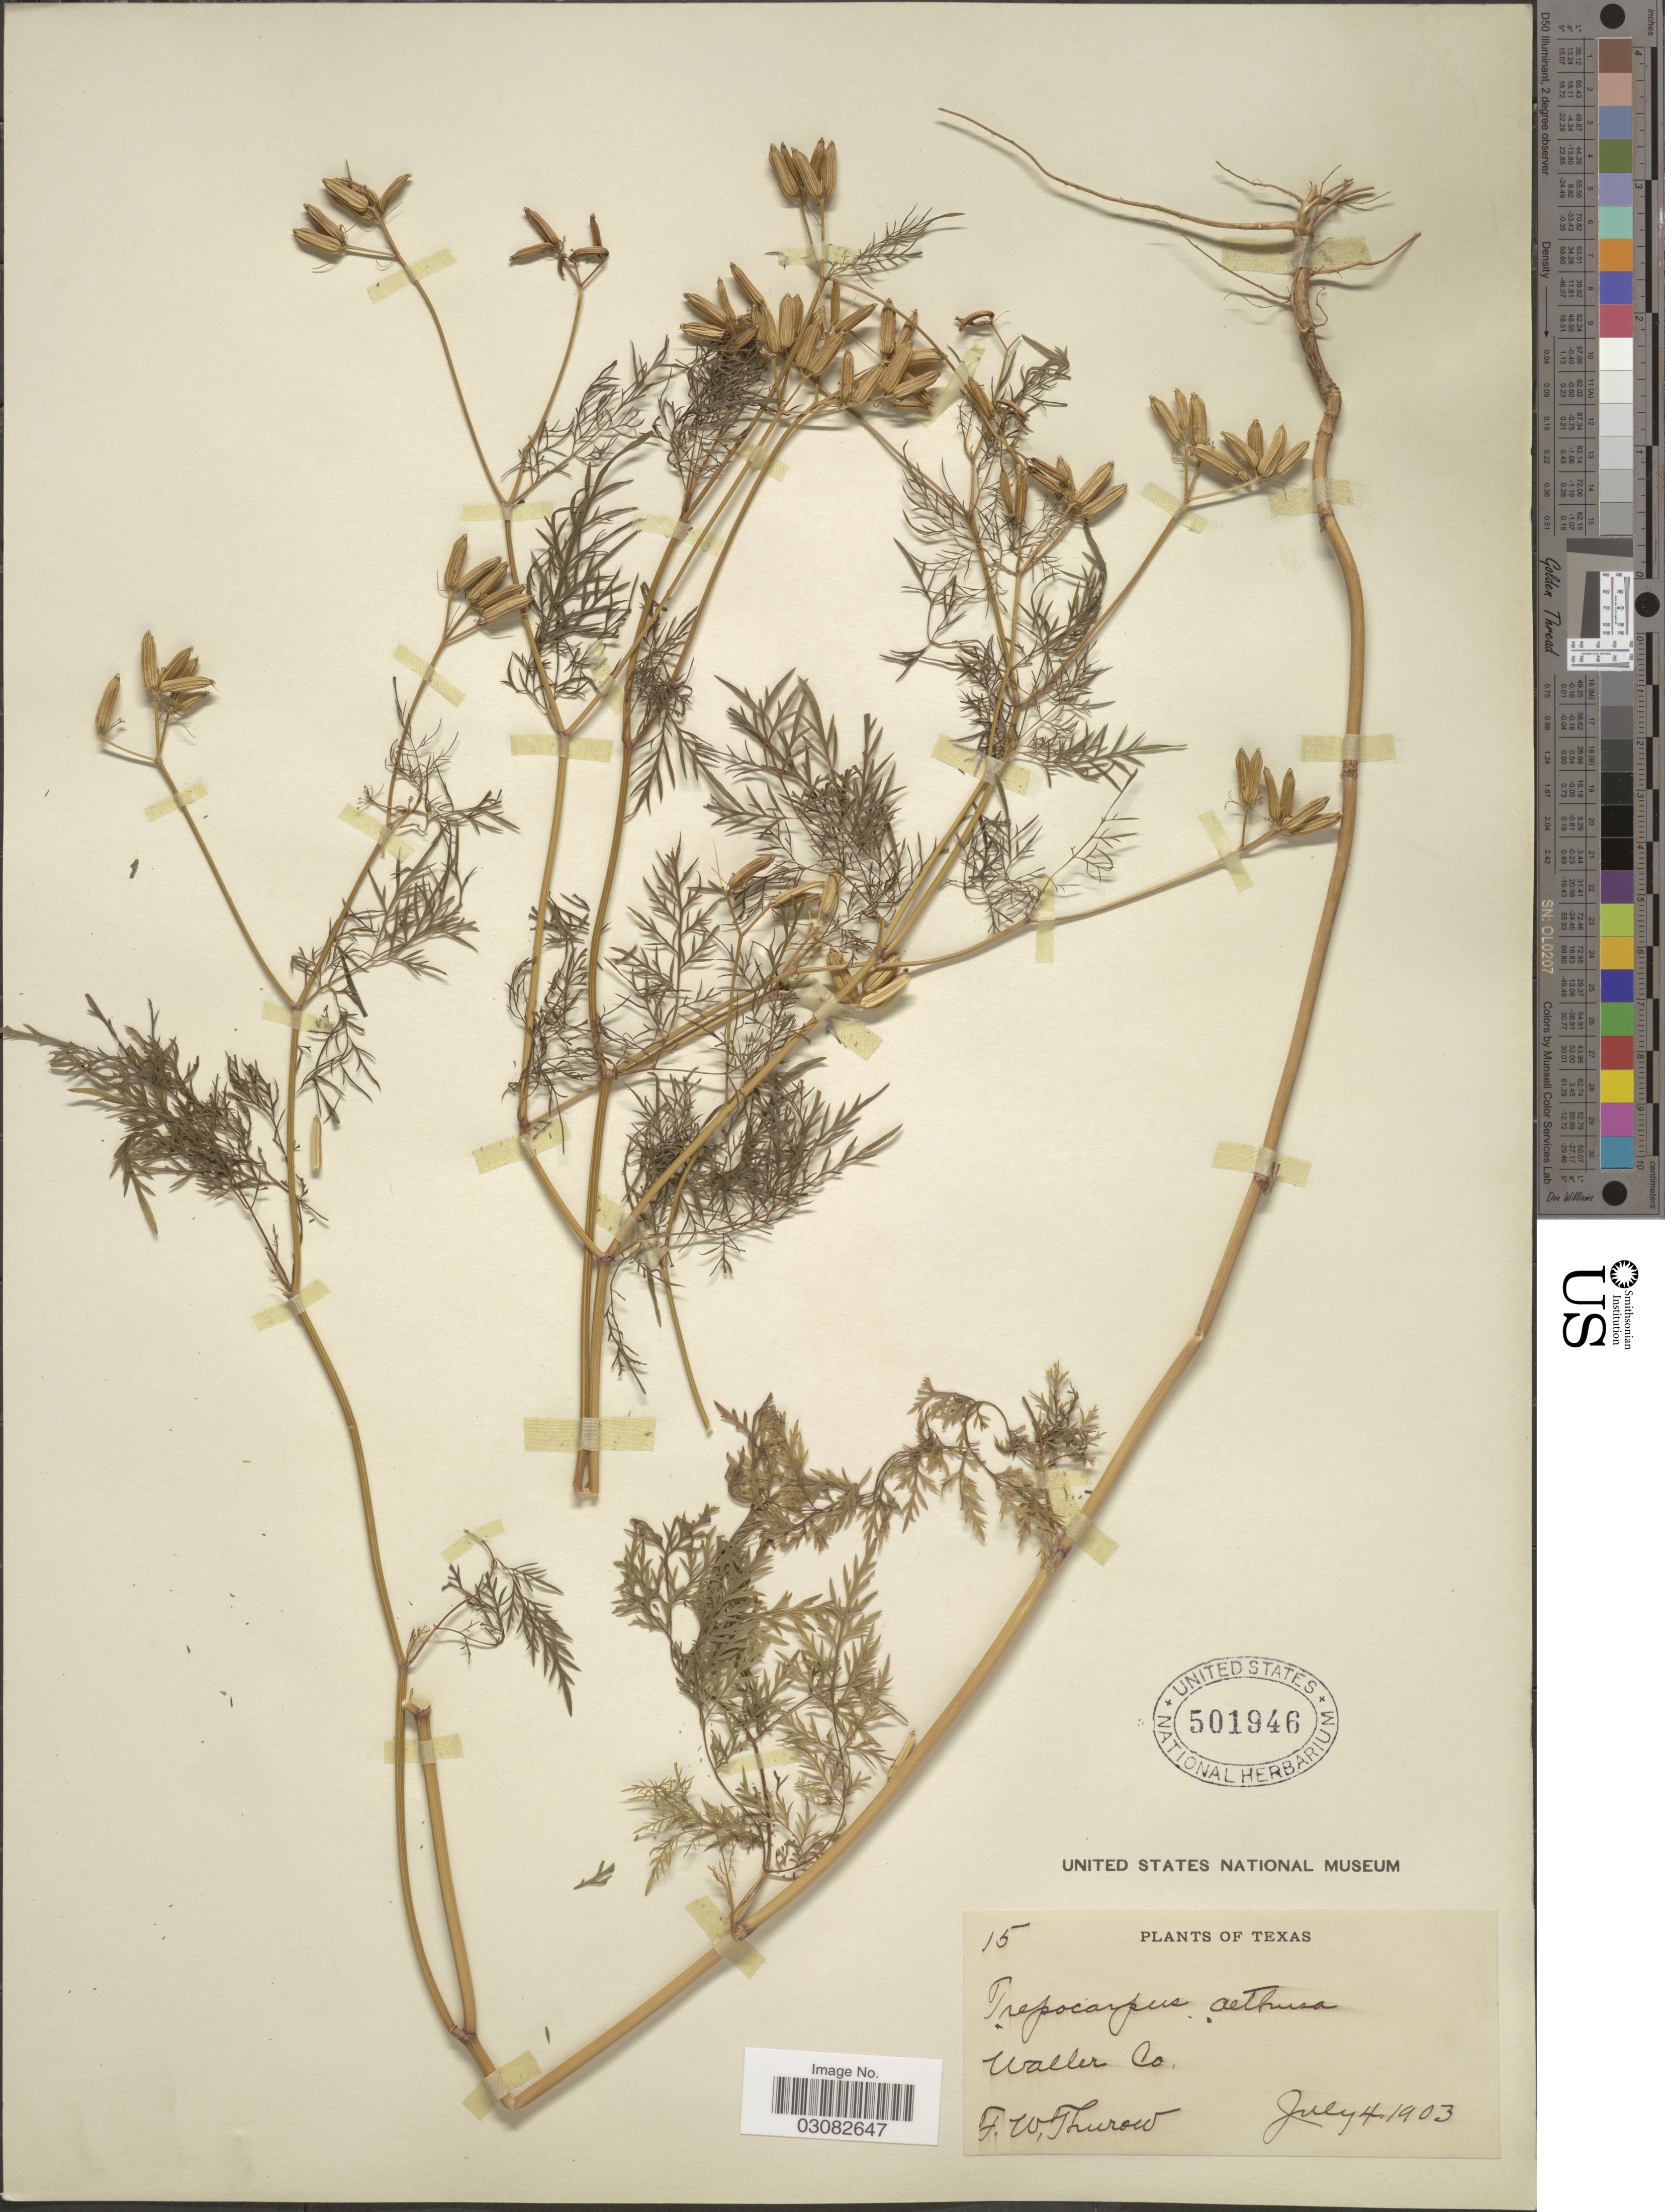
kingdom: Plantae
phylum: Tracheophyta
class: Magnoliopsida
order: Apiales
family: Apiaceae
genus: Trepocarpus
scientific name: Trepocarpus aethusae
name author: Nutt. ex DC.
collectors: F. W. Thurow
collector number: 15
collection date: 1903-07-04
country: United States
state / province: Texas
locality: Waller Co.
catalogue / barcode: US 501946